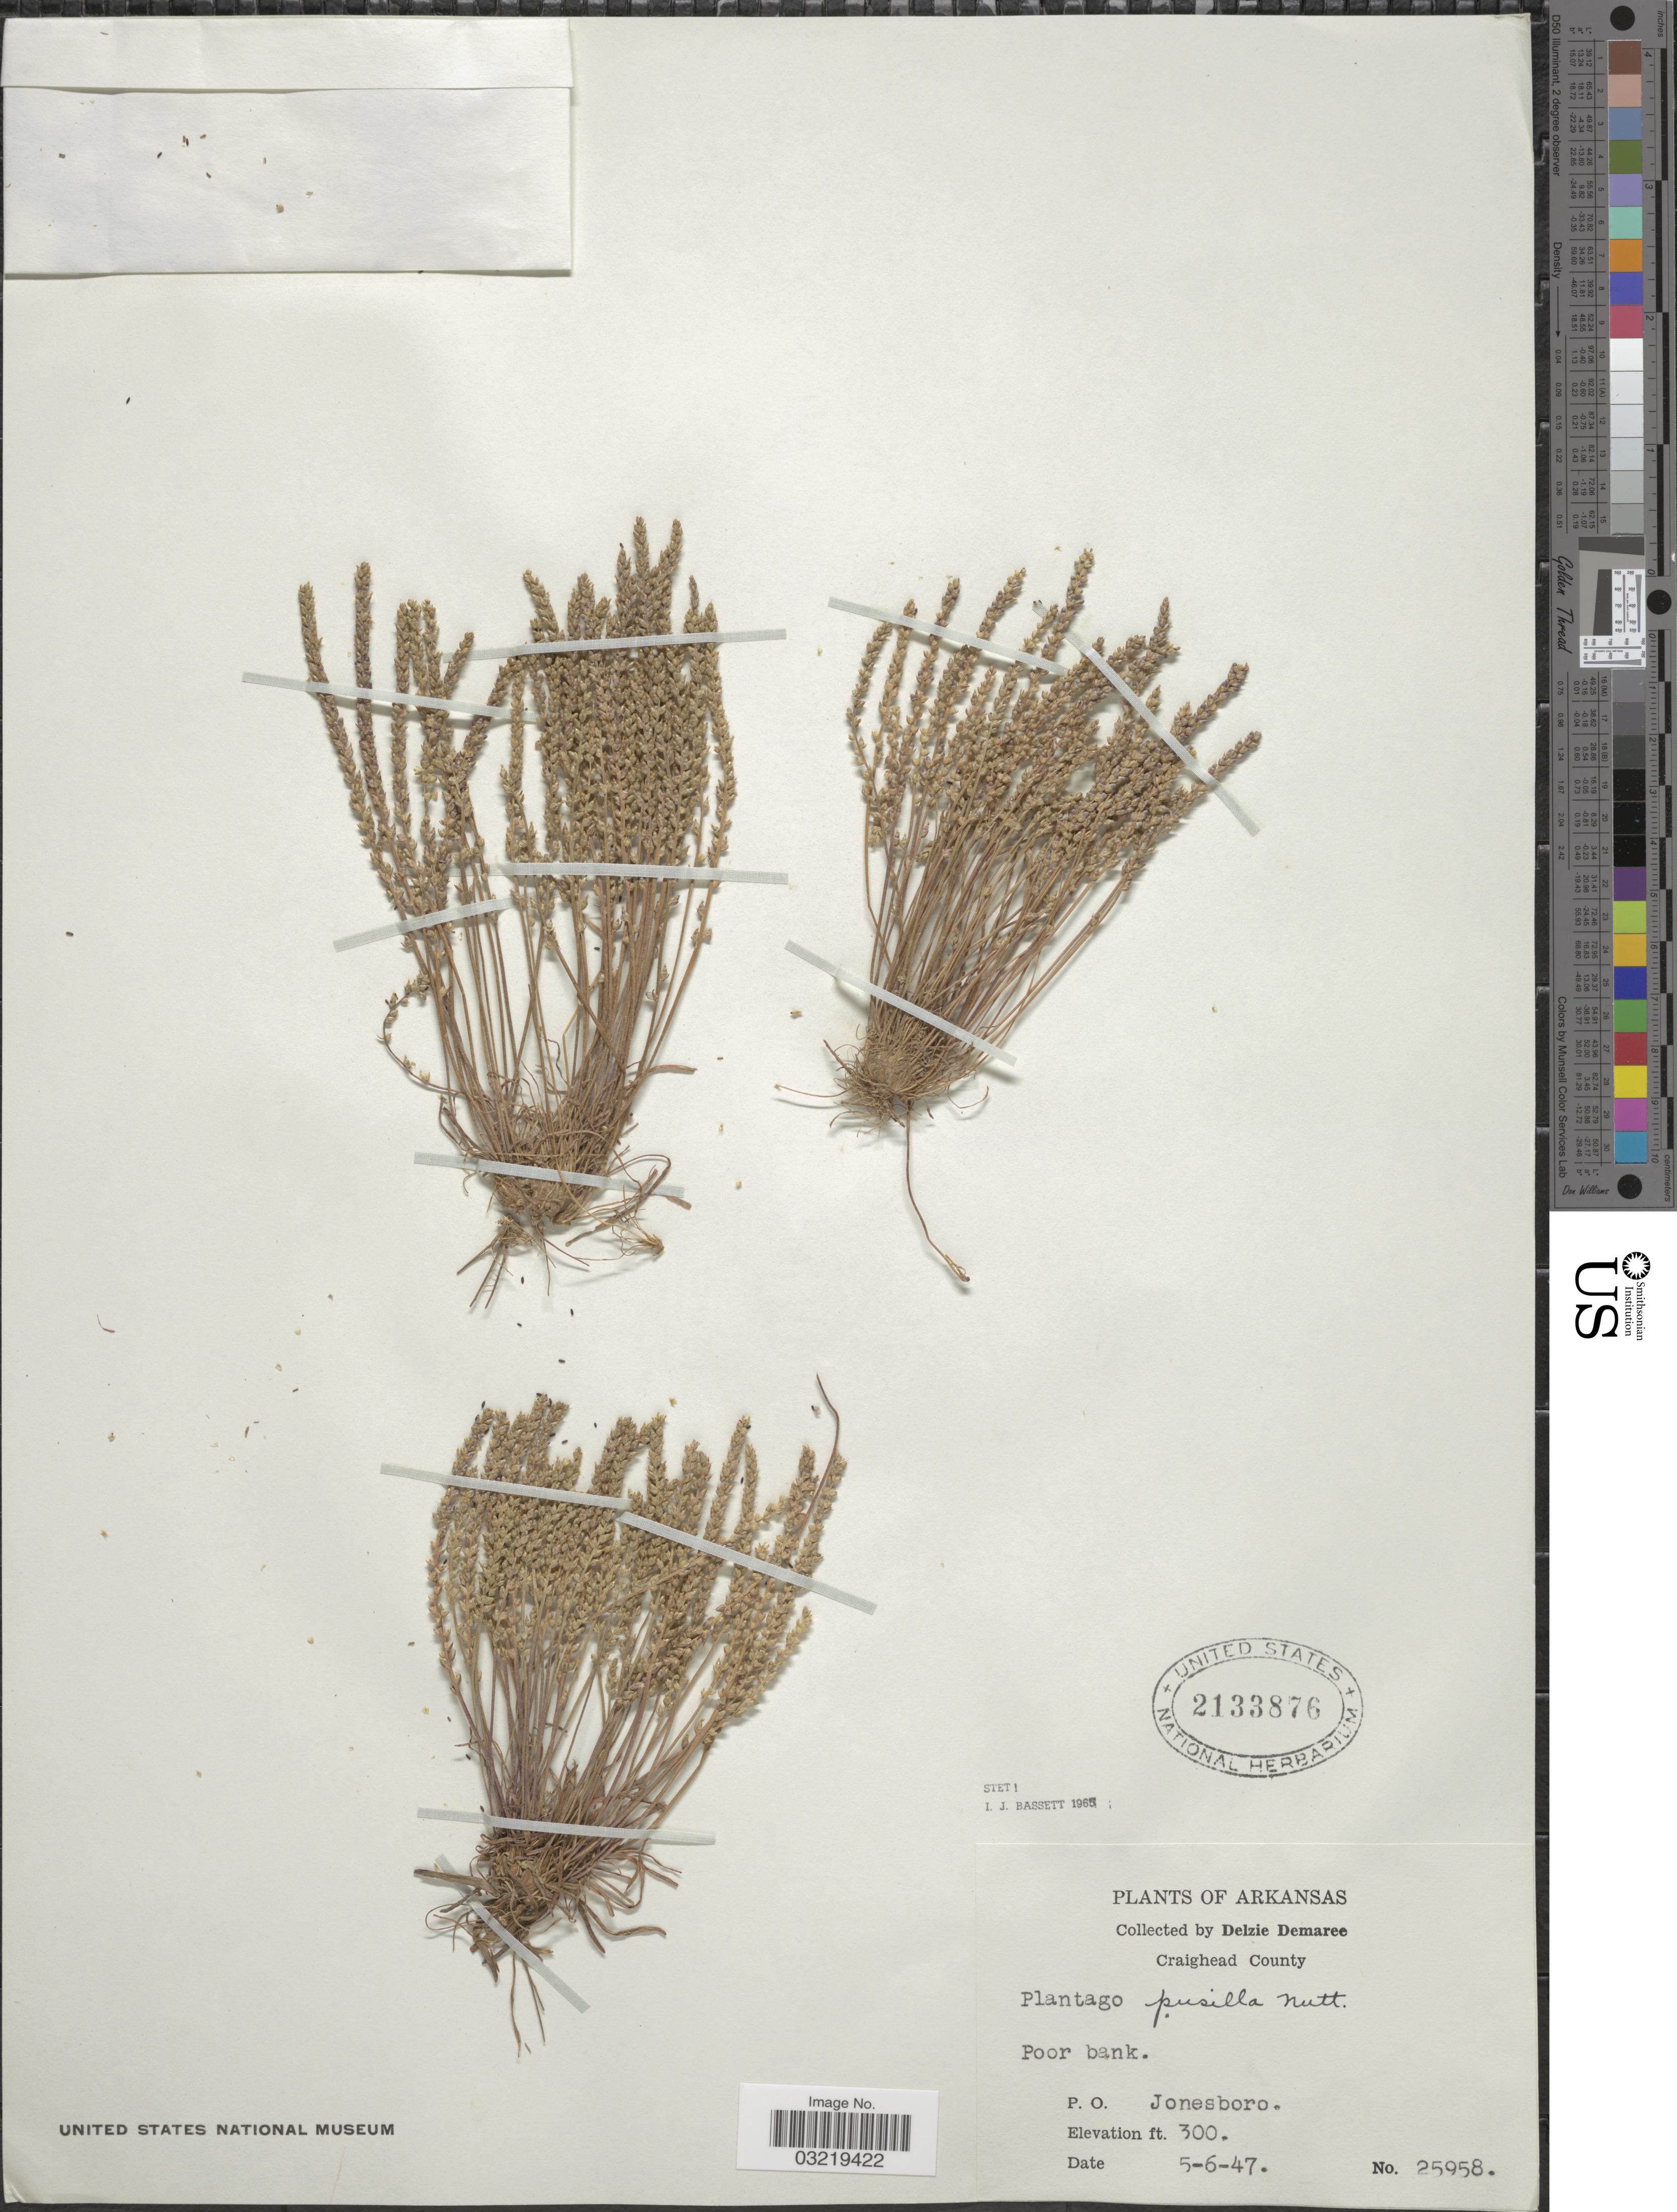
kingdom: Plantae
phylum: Tracheophyta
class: Magnoliopsida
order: Lamiales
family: Plantaginaceae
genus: Plantago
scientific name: Plantago pusilla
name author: Nutt.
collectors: D. Demaree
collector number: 25958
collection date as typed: Transcribed d/m/y: 6/5/47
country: United States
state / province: Arkansas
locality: Craighead County. Poor bank. P.O. Jonesboro.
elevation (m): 91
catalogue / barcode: US 2133876